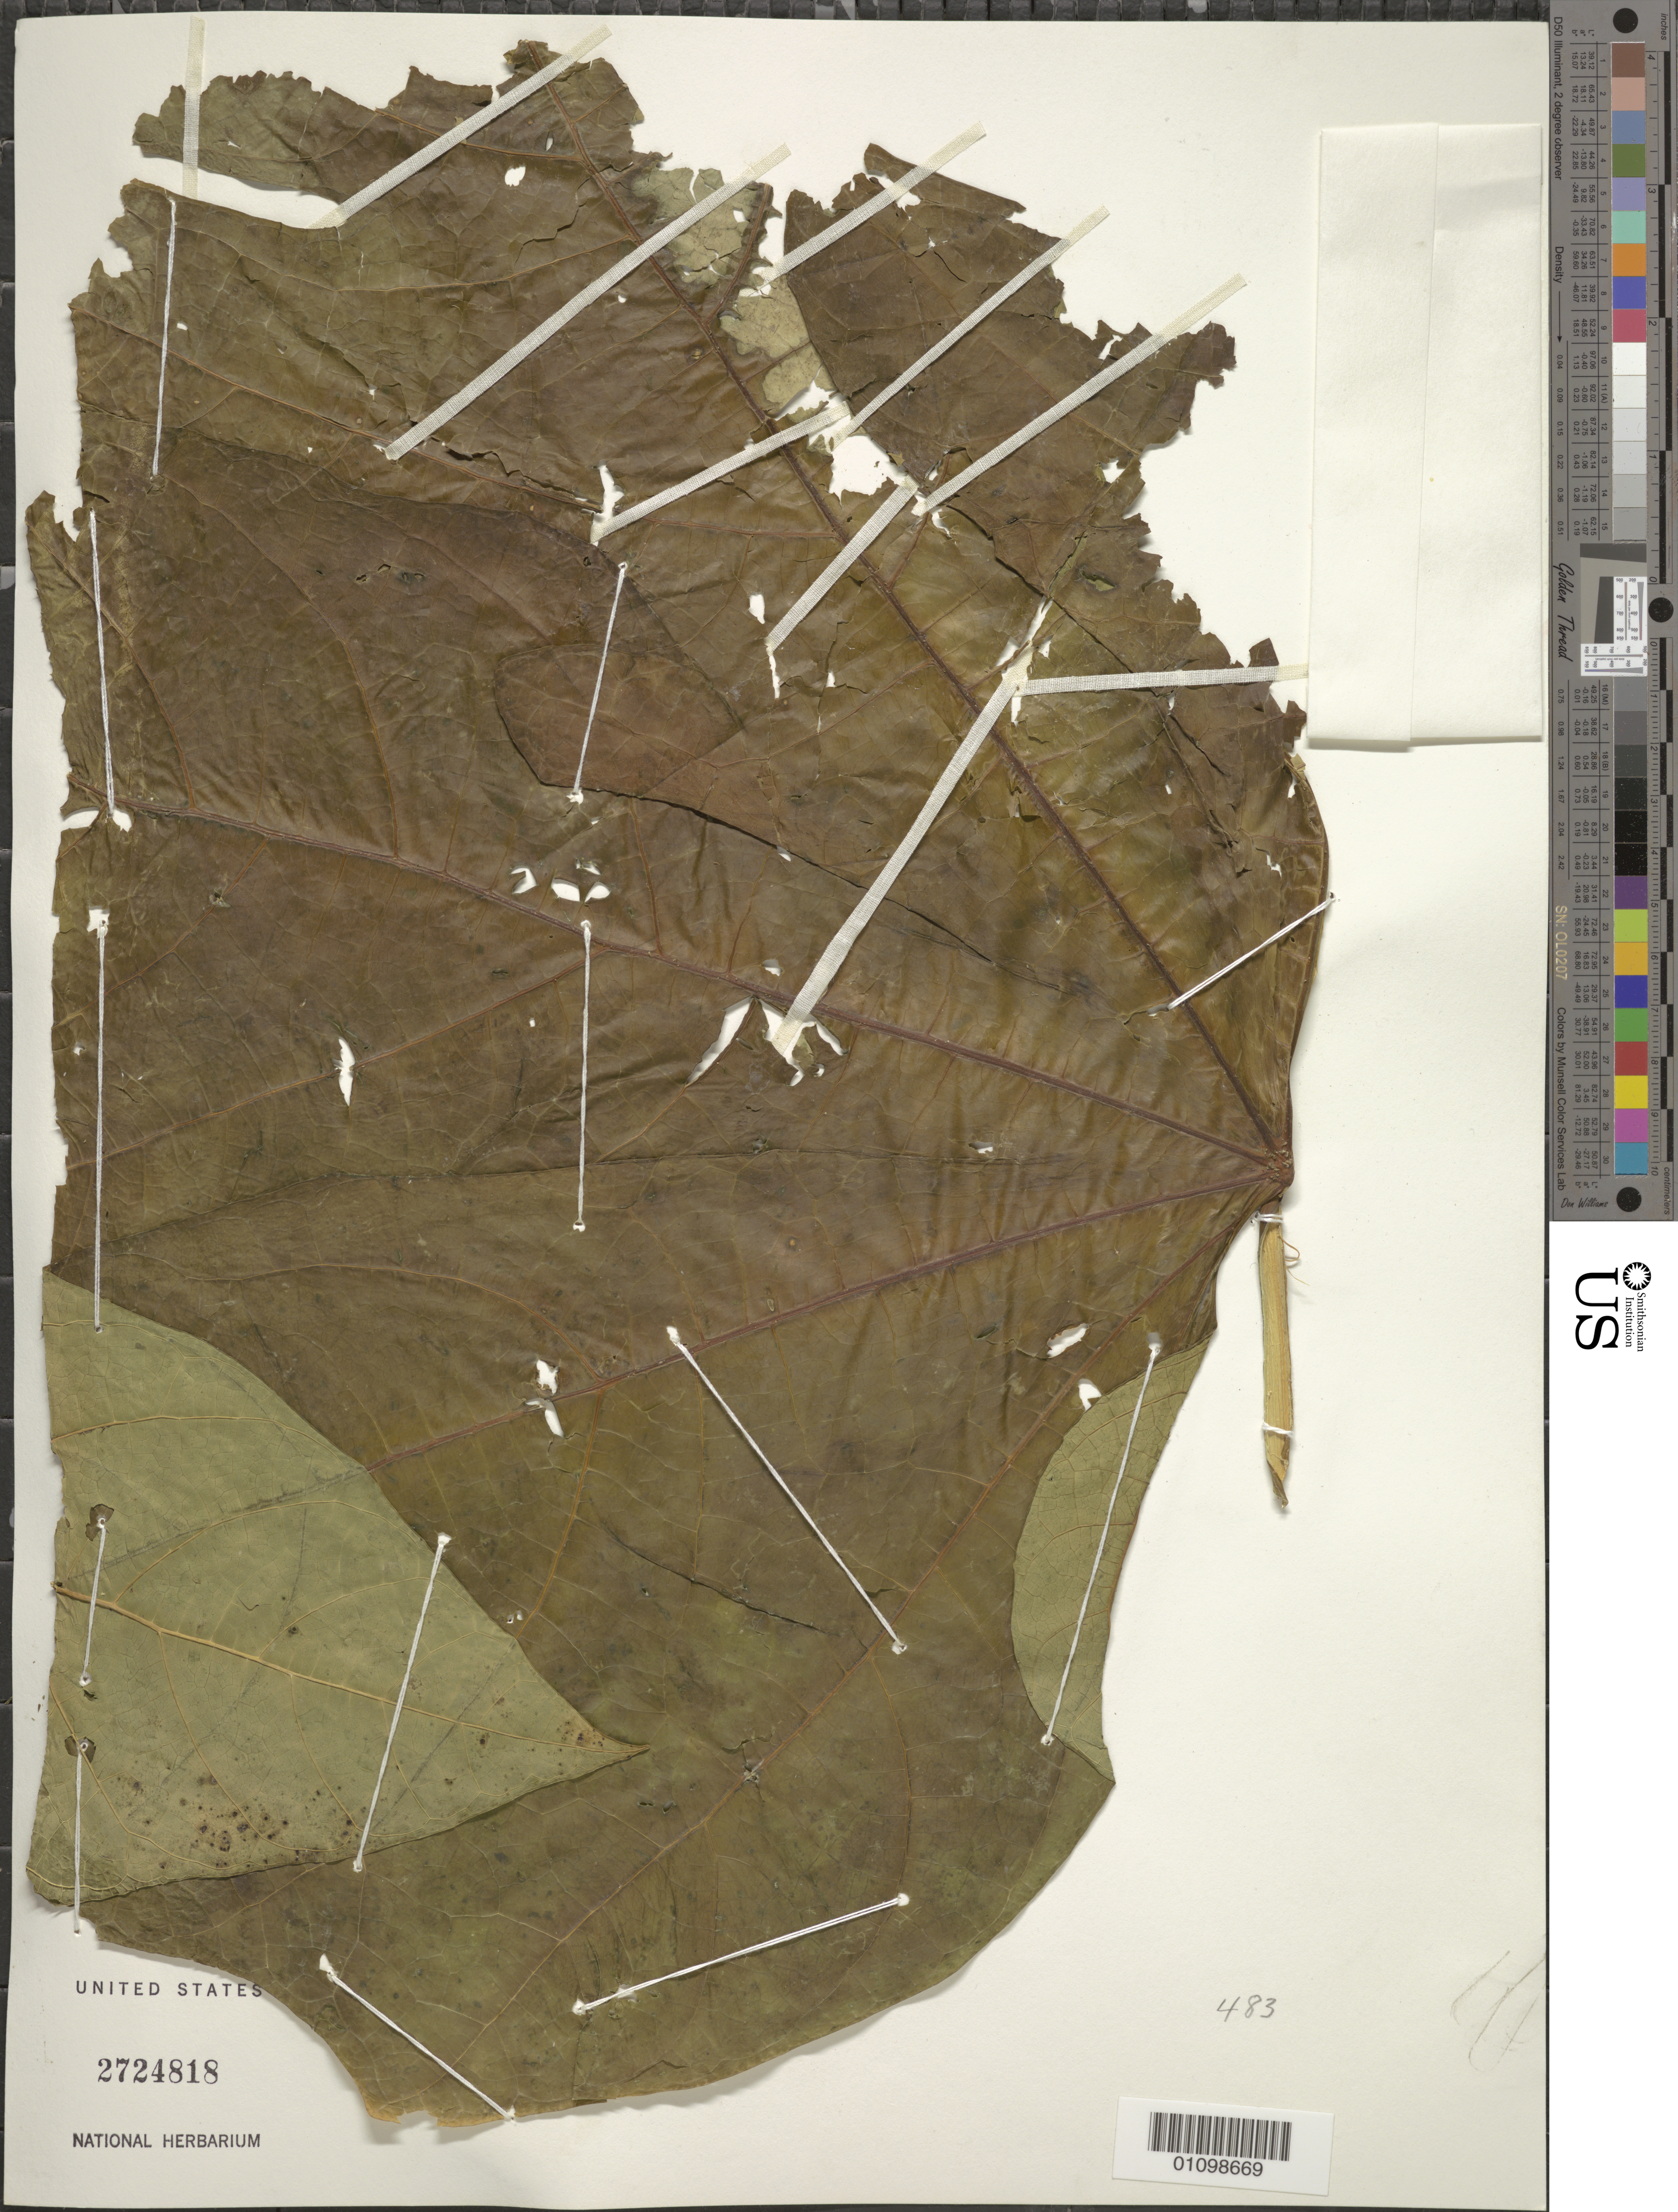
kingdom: Plantae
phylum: Tracheophyta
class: Magnoliopsida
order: Brassicales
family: Caricaceae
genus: Carica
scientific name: Carica papaya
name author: L.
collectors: B. D. Morley & C. Whitefoord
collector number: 483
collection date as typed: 12 Dec 1973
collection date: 1973-12-12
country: Jamaica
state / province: Portland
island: Jamaica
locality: Blue Mountains. Nanny Town site in a small stand.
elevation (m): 640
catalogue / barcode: US 2724818